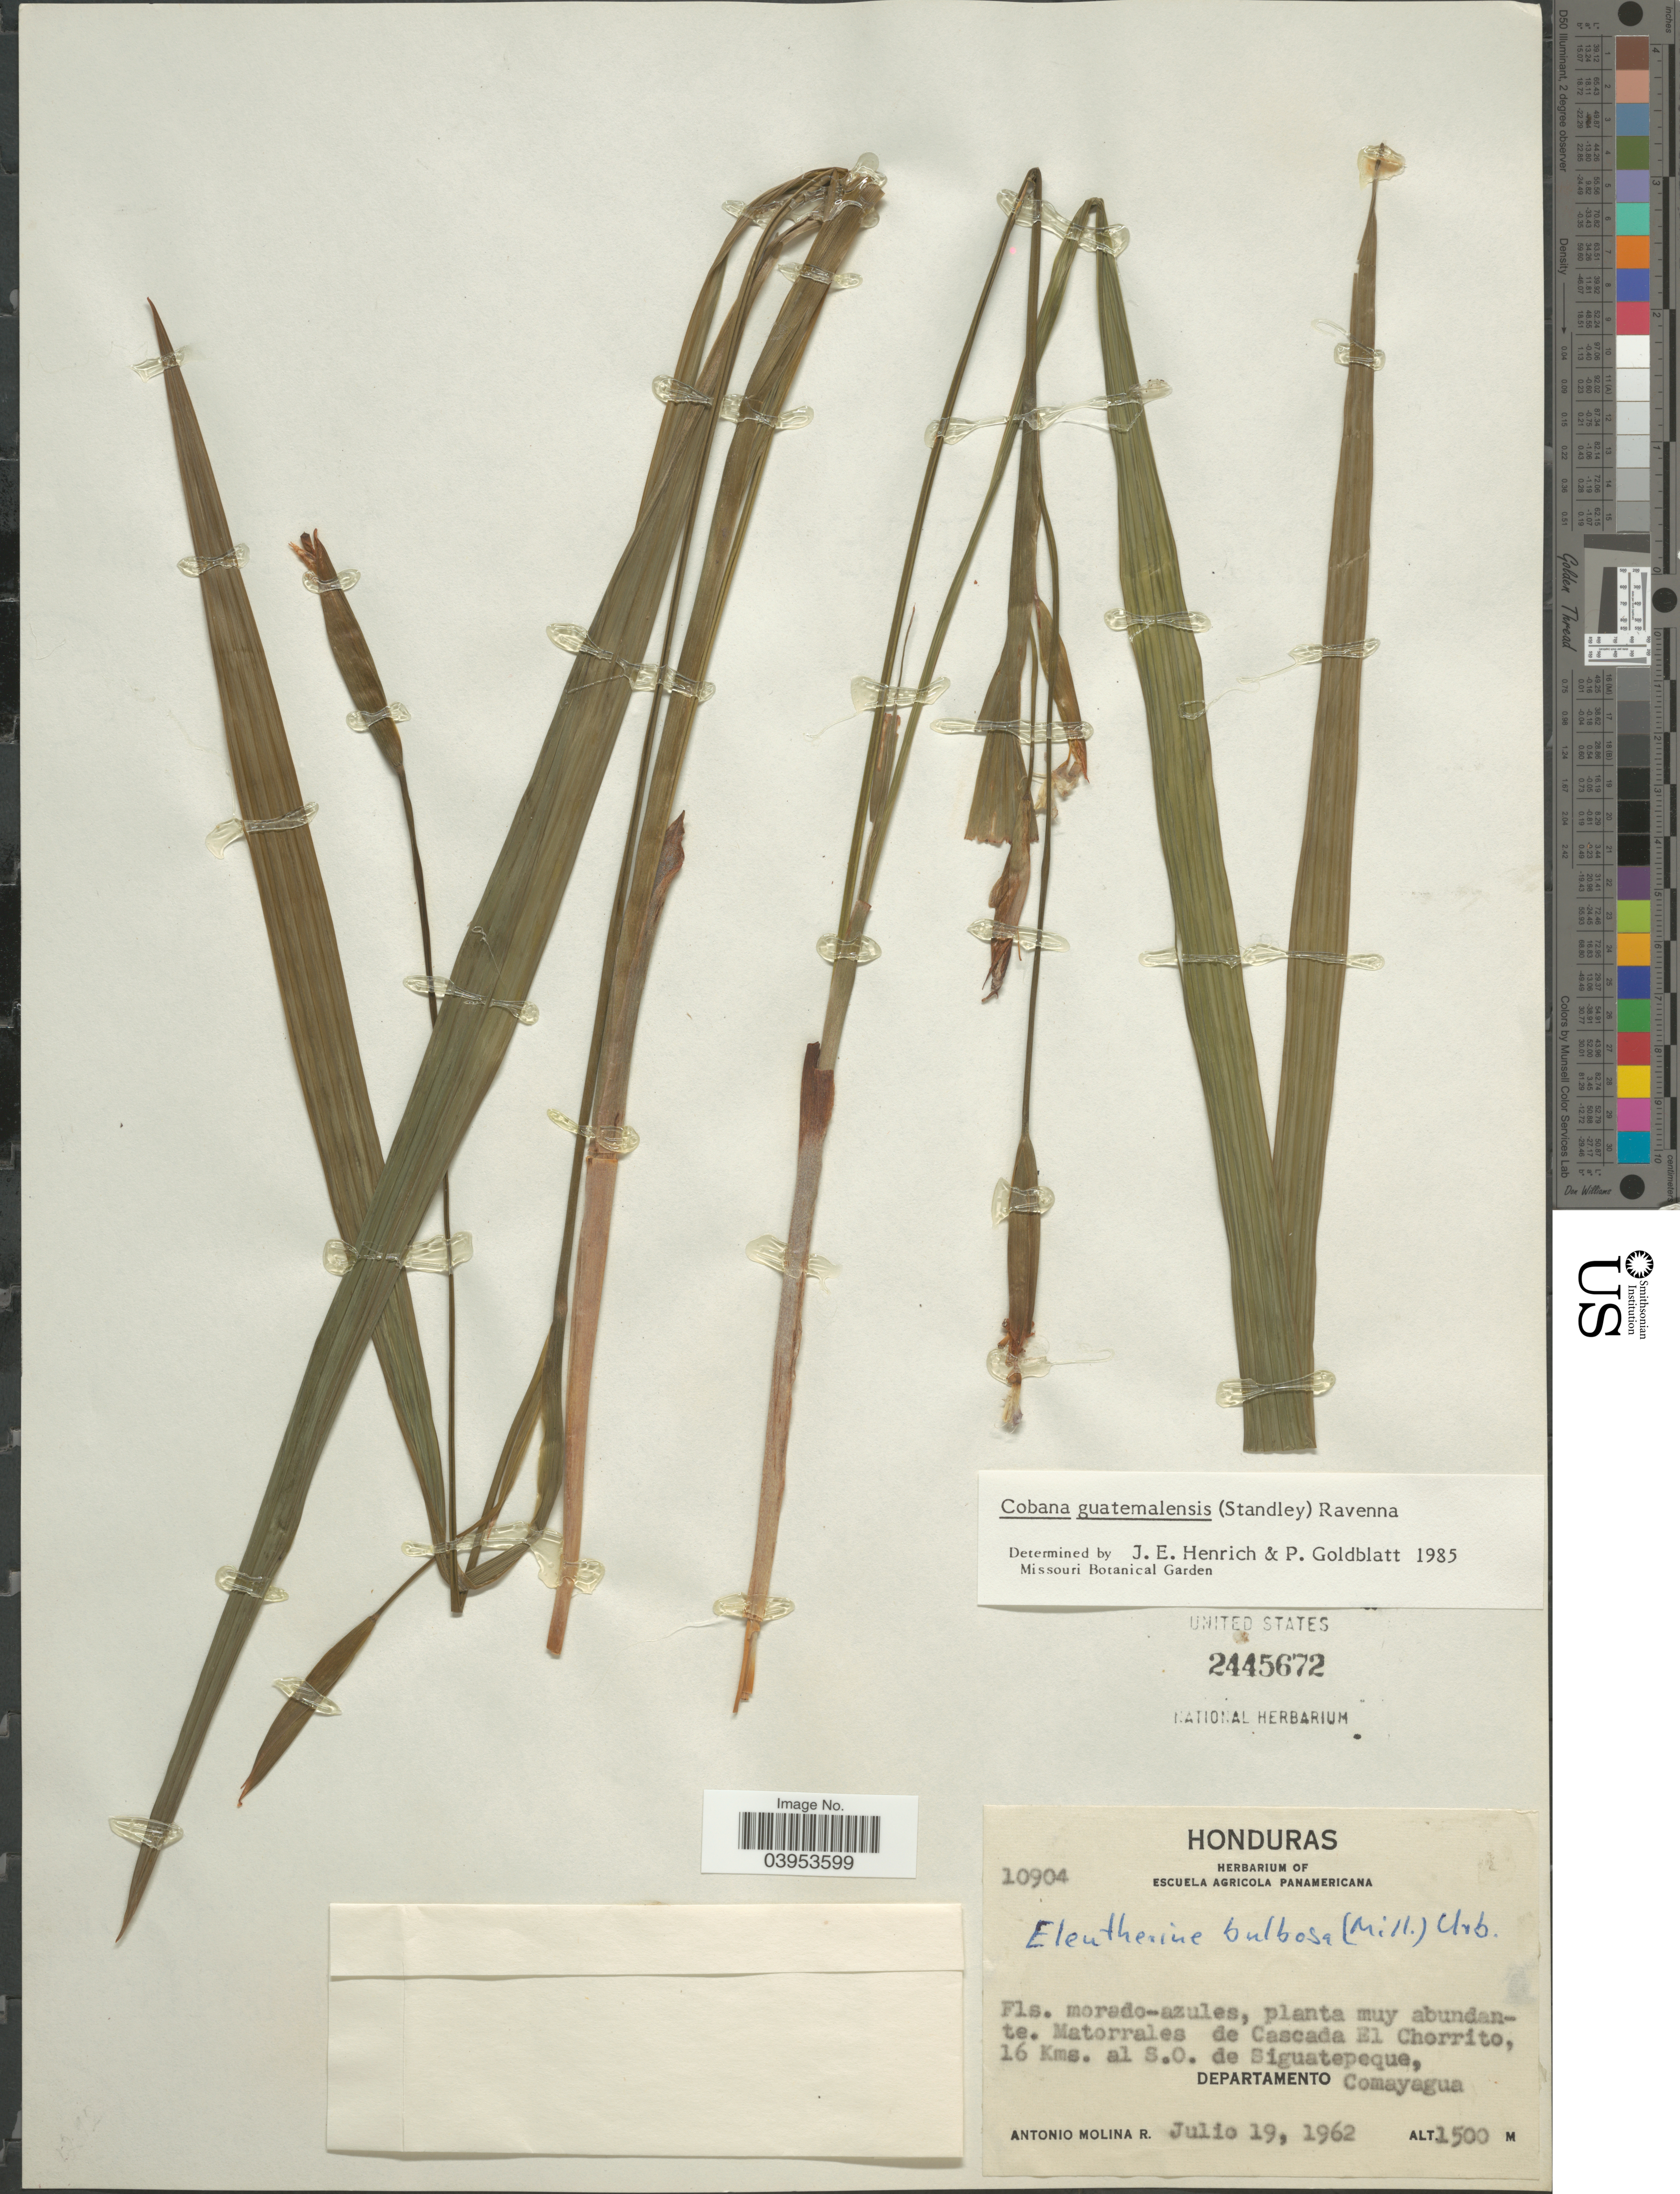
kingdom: Plantae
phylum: Tracheophyta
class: Liliopsida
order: Asparagales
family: Iridaceae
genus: Cobana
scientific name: Cobana guatemalensis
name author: (Standl.) Ravenna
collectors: A. Molina R.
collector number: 10904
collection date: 1962-07-19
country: Honduras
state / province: Comayagua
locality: Matorrales de Cascada El Chorrito, 16 Kms. al S.O. de Siguatepeque, Departamento Comayagua.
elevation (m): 1500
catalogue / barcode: US 2445672